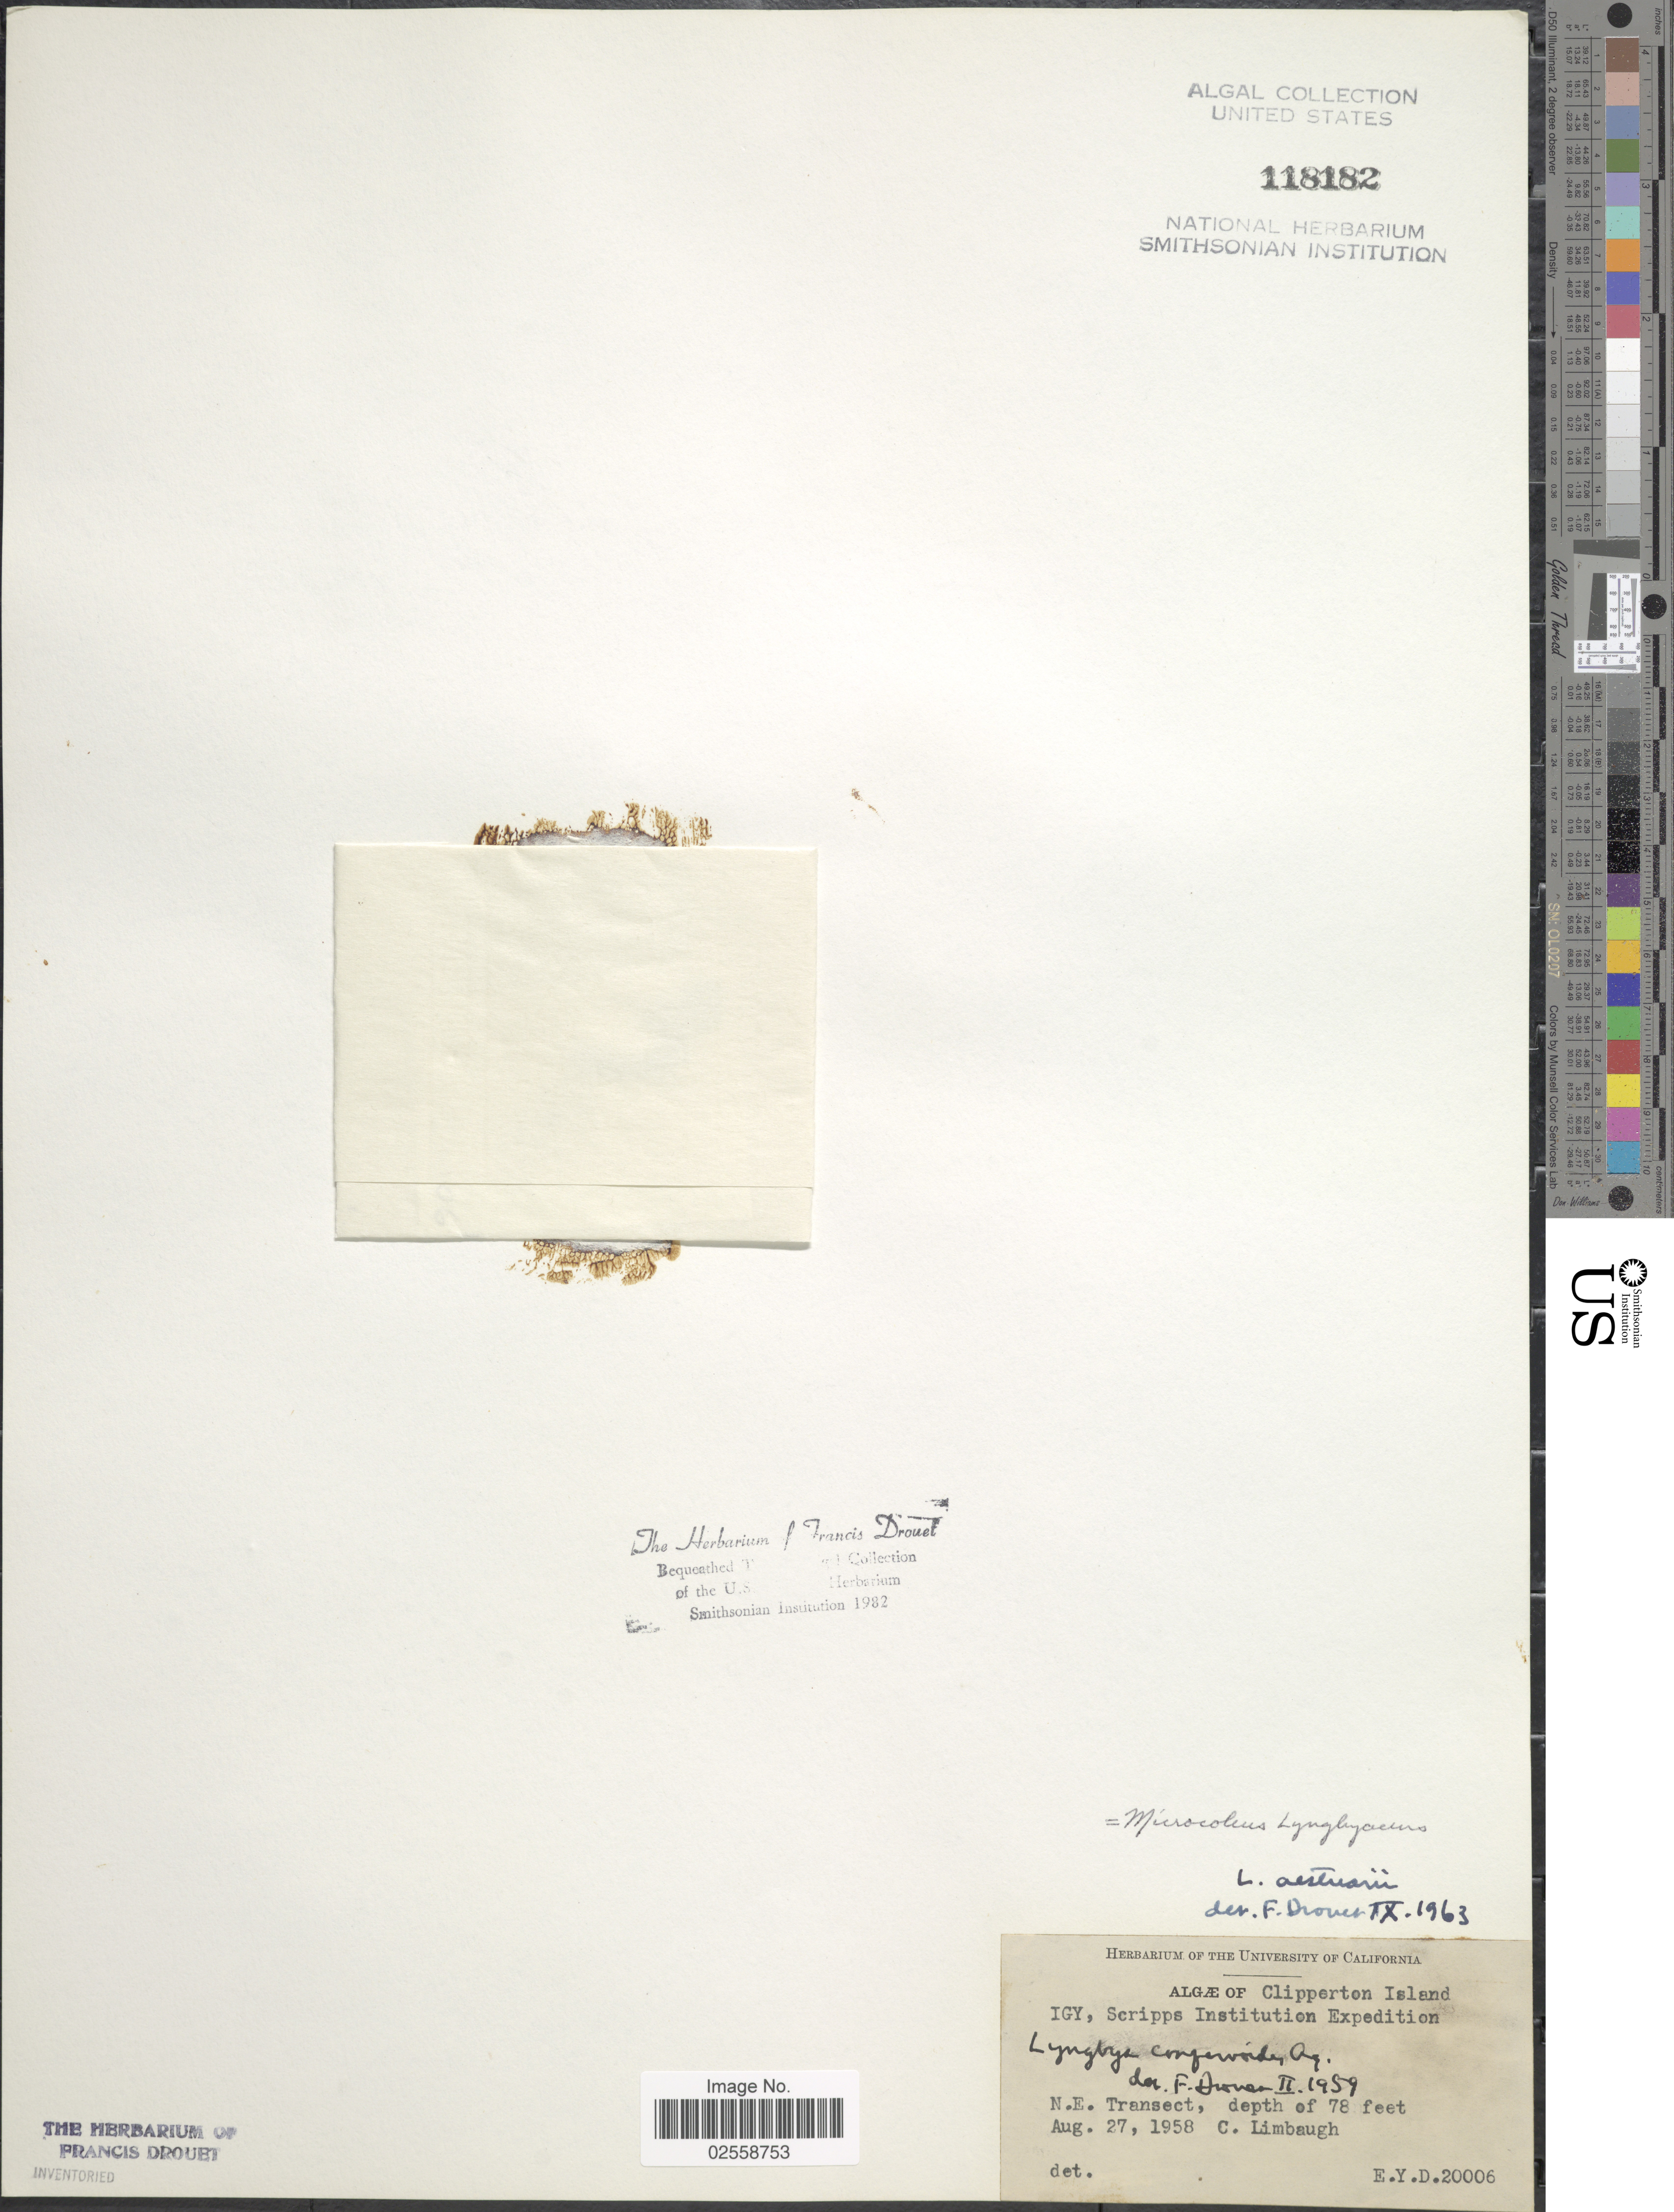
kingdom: Bacteria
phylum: Cyanobacteria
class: Cyanobacteriia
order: Cyanobacteriales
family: Microcoleaceae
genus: Microcoleus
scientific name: Microcoleus lyngbyaceus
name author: Kütz. ex Forti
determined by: Drouet, F. E.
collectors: C. Limbaugh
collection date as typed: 27 Aug 1958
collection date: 1958-08-27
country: Central Am. Pac. Islands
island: Clipperton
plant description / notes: Scripps Institution Expedition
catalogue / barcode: US 118182